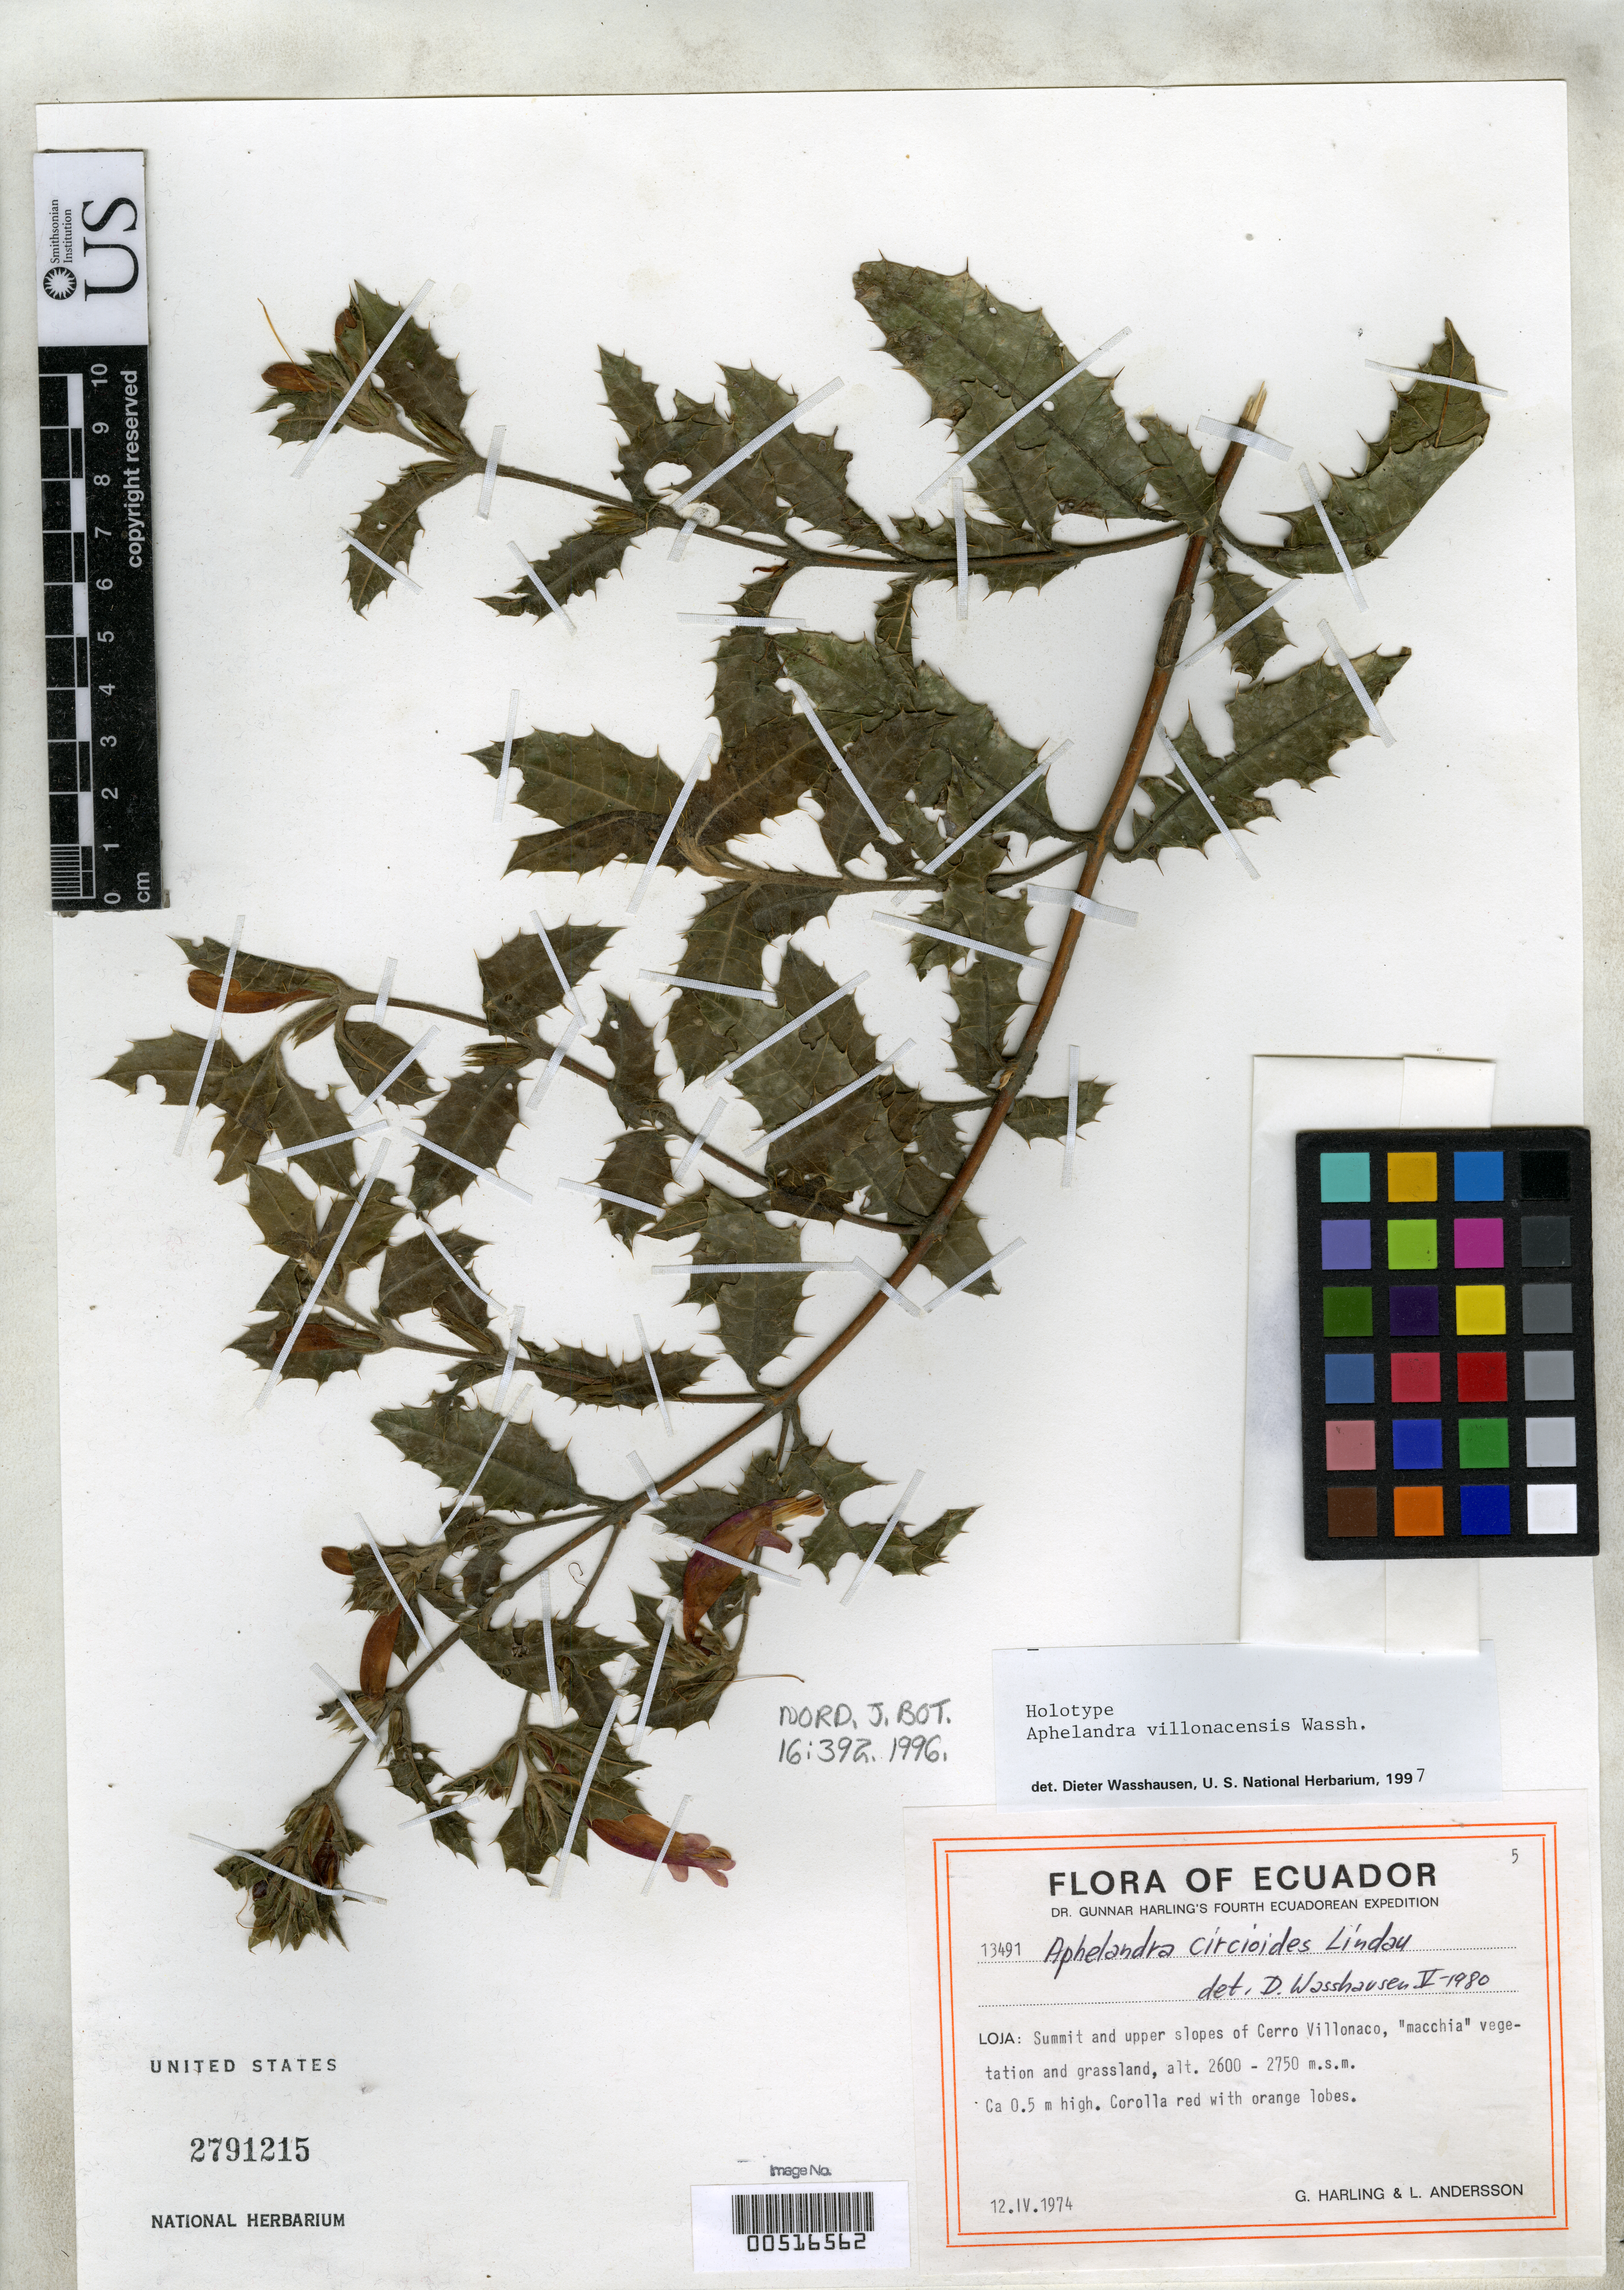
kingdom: Plantae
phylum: Tracheophyta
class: Magnoliopsida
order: Lamiales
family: Acanthaceae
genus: Aphelandra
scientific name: Aphelandra villonacensis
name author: Wassh.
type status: Holotype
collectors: G. Harling & L. Andersson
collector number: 13491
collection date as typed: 12 Apr 1974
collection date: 1974-04-12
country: Ecuador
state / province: Loja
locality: Summit & upper slopes of Cerro Villanaco.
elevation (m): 2600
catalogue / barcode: US 2791215